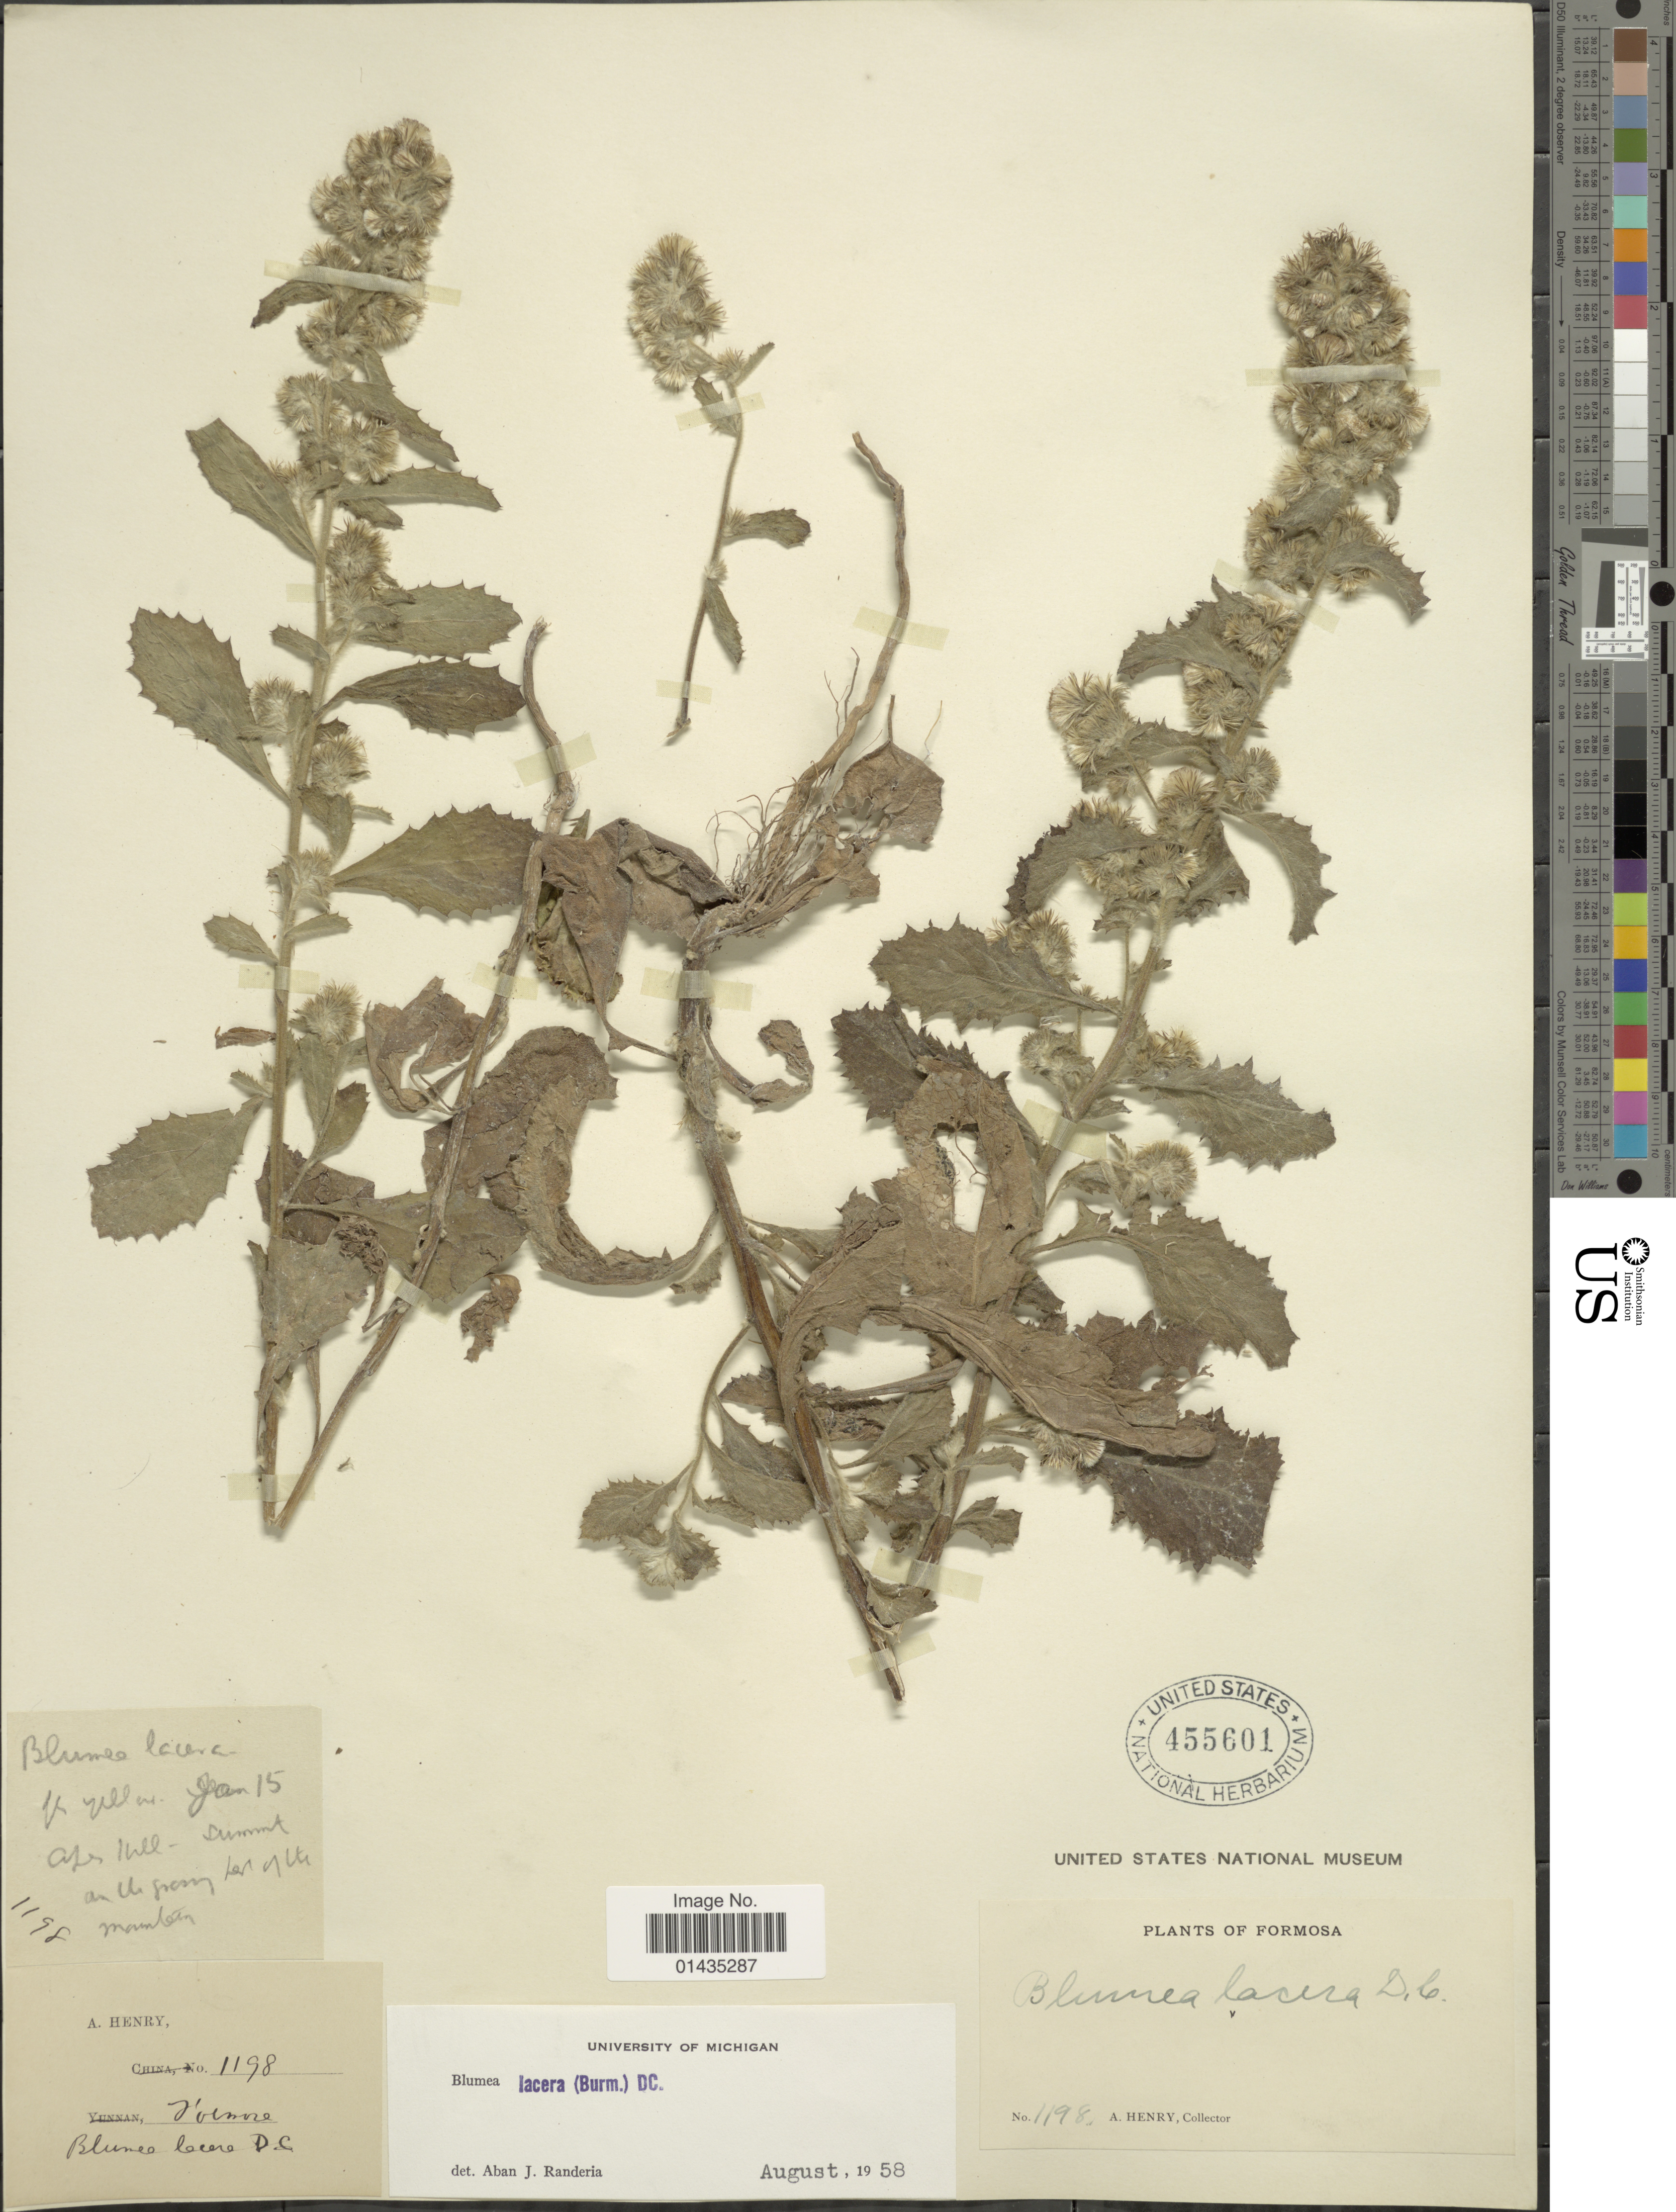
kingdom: Plantae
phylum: Tracheophyta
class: Magnoliopsida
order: Asterales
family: Asteraceae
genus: Blumea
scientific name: Blumea lacera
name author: (Roxb.) DC.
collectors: A. Henry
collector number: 1198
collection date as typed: Transcribed d/m/y: /1/15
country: Taiwan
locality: Formosa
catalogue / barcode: US 455601